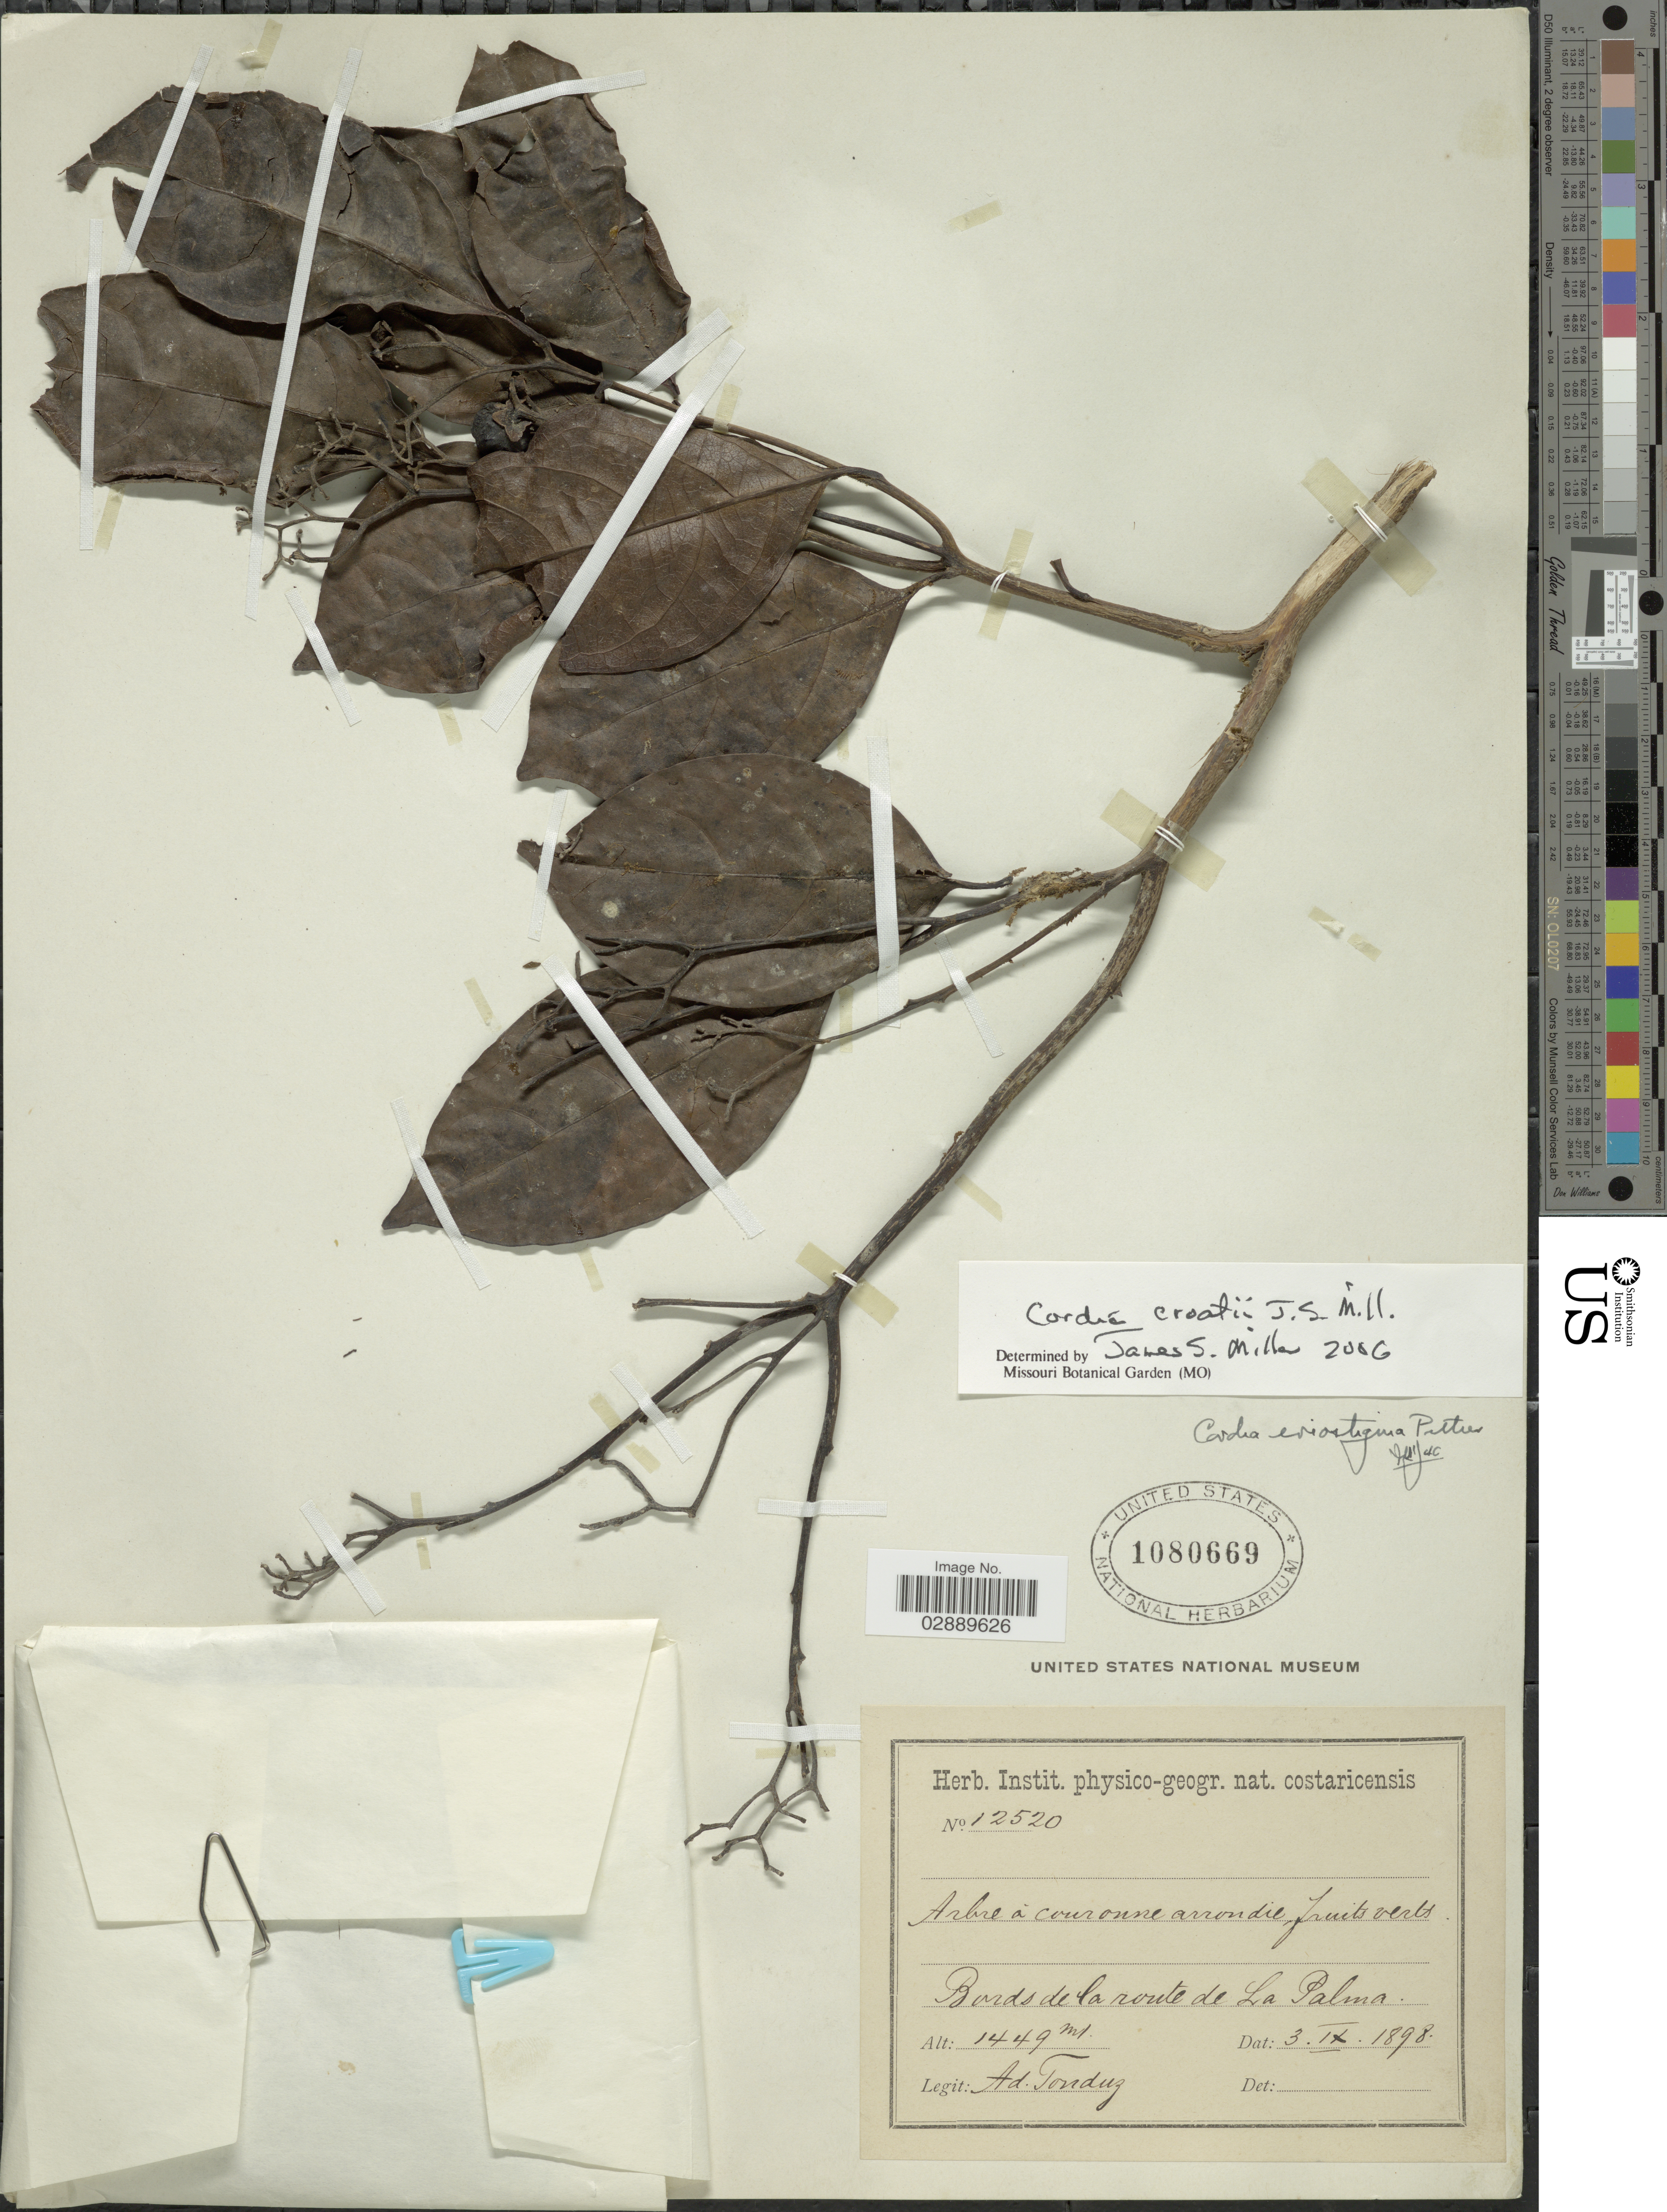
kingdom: Plantae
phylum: Tracheophyta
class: Magnoliopsida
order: Boraginales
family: Cordiaceae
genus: Cordia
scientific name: Cordia croatii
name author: J.S. Mill.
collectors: A. Tonduz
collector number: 12520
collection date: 1898-09-03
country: Costa Rica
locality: Bords de la route de La Palma.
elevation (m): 1449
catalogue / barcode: US 1080669